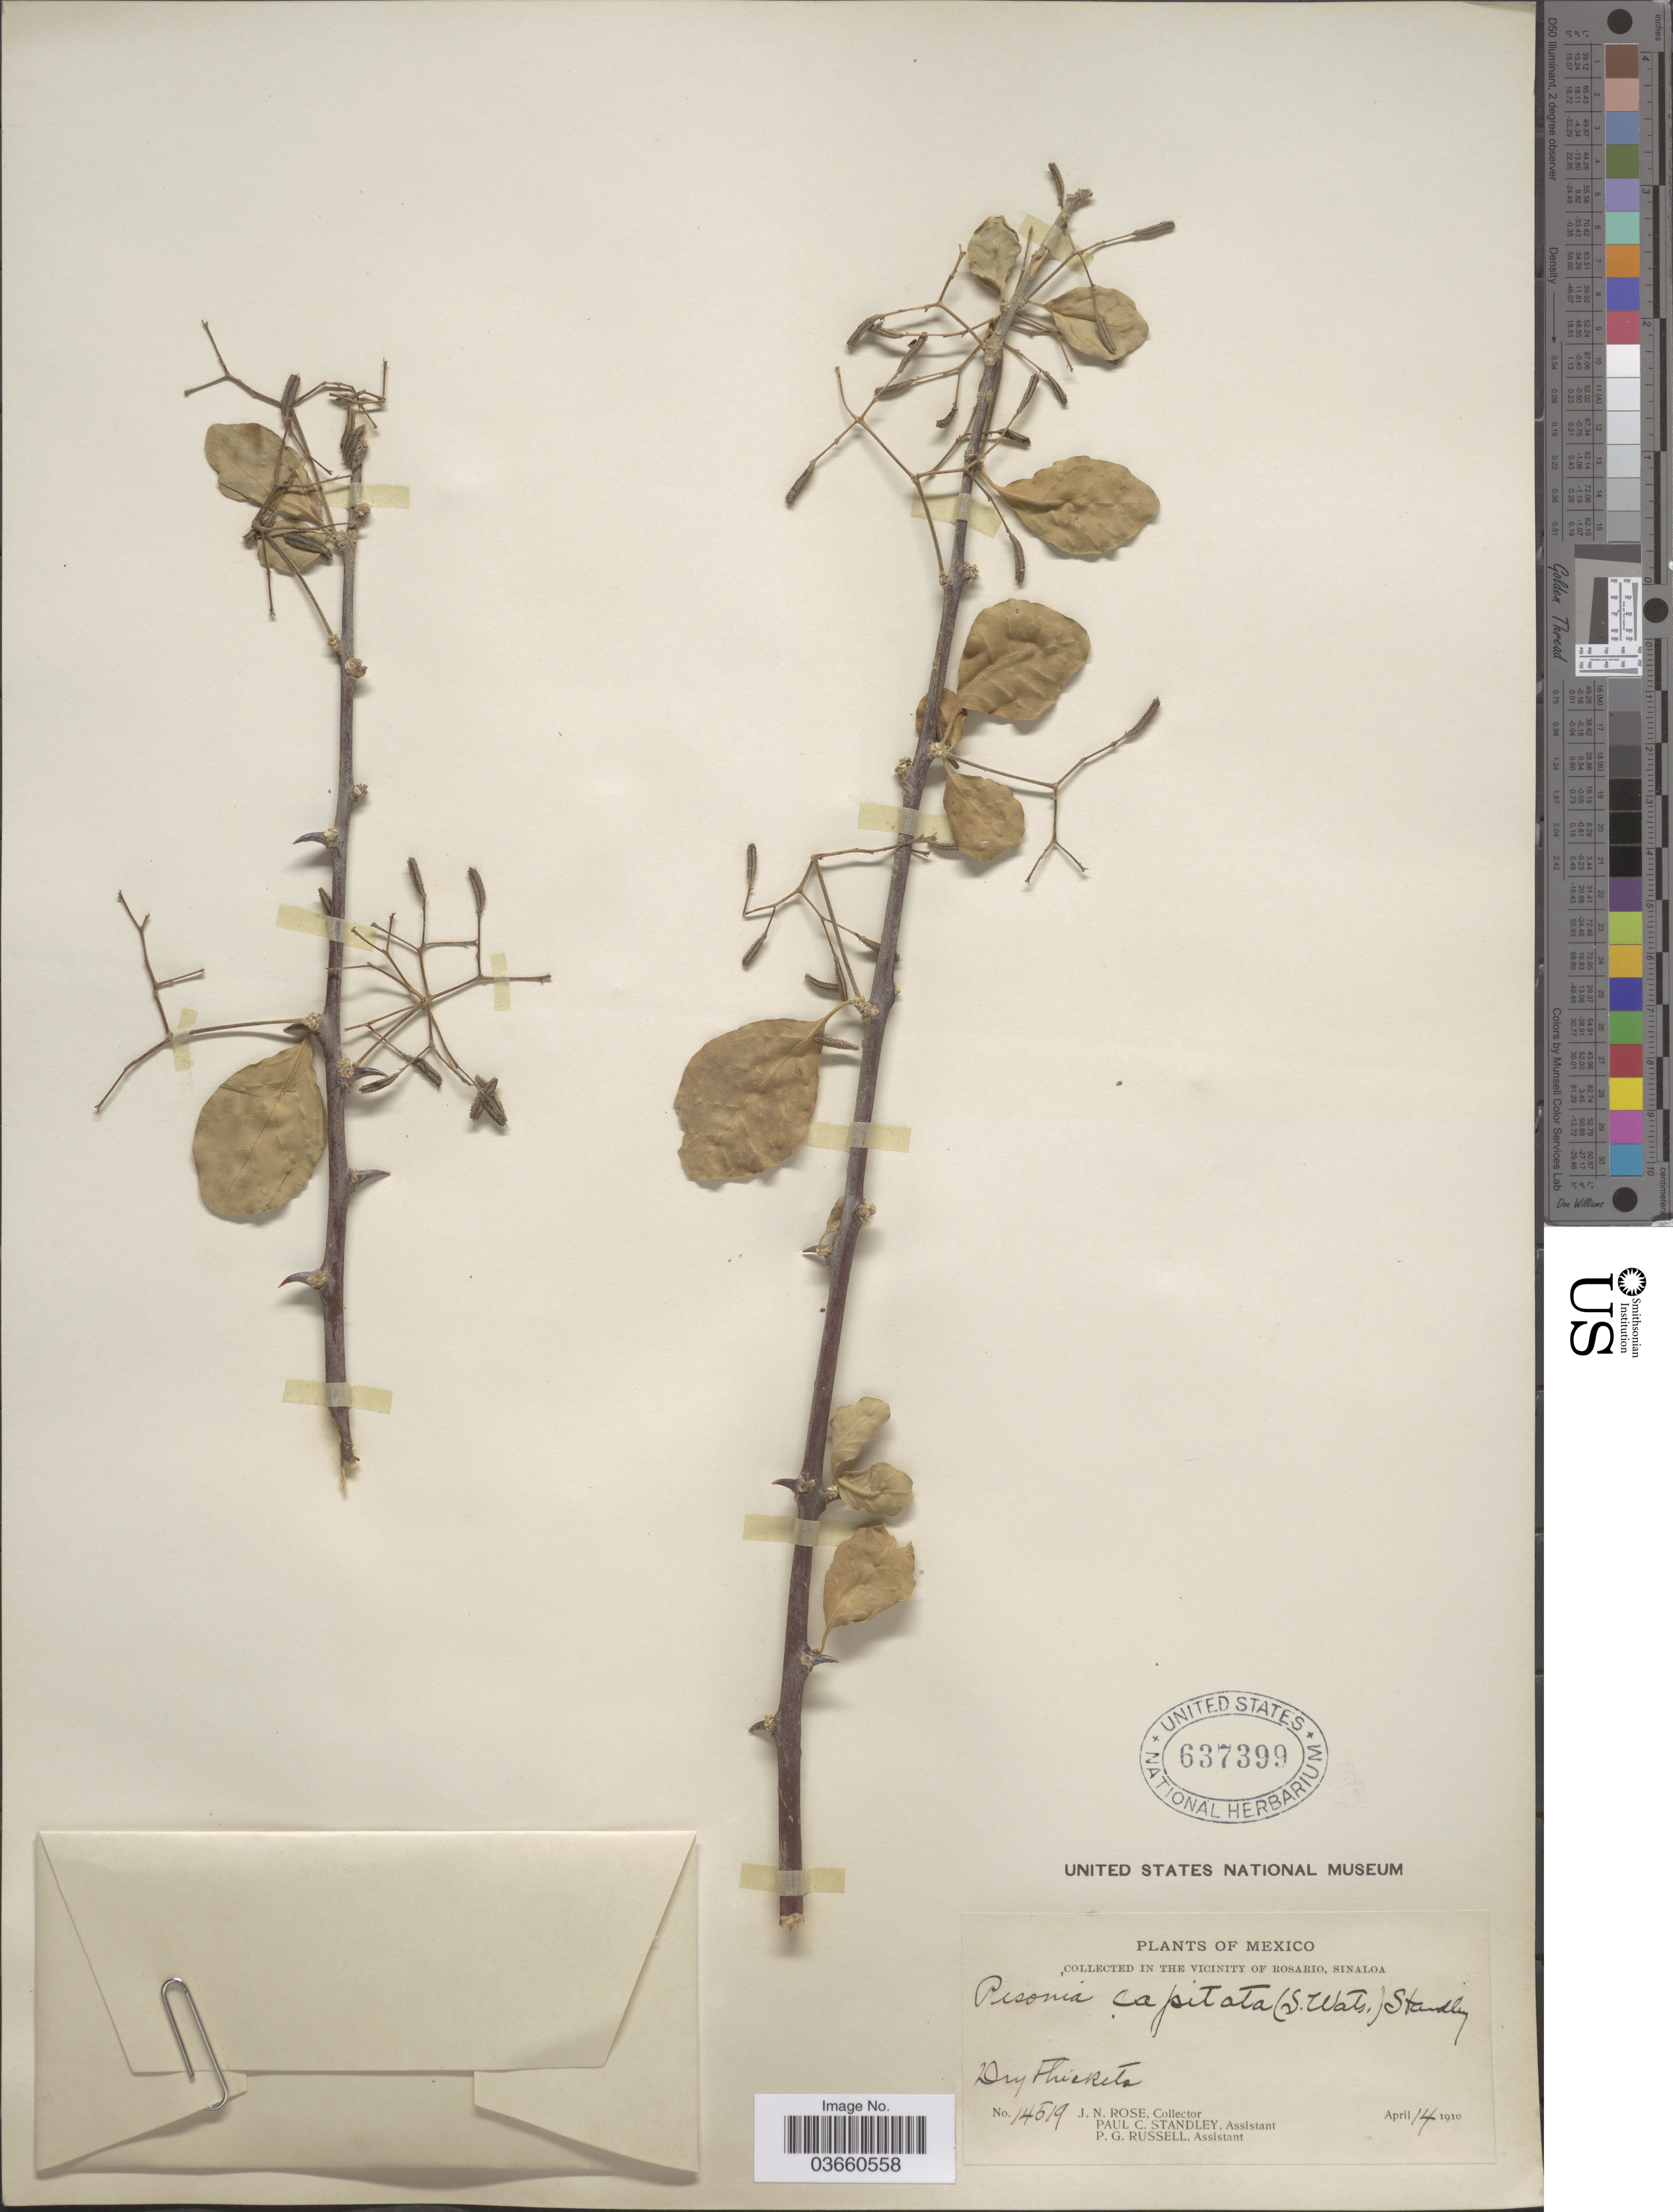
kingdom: Plantae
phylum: Tracheophyta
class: Magnoliopsida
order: Caryophyllales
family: Nyctaginaceae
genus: Pisonia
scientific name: Pisonia capitata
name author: (S. Watson) Standl.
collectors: J. N. Rose, P. C. Standley & P. G. Russell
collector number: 14519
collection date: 1910-04-14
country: Mexico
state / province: Sinaloa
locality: The vicinity of Rosario. Dry thickets.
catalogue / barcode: US 637399